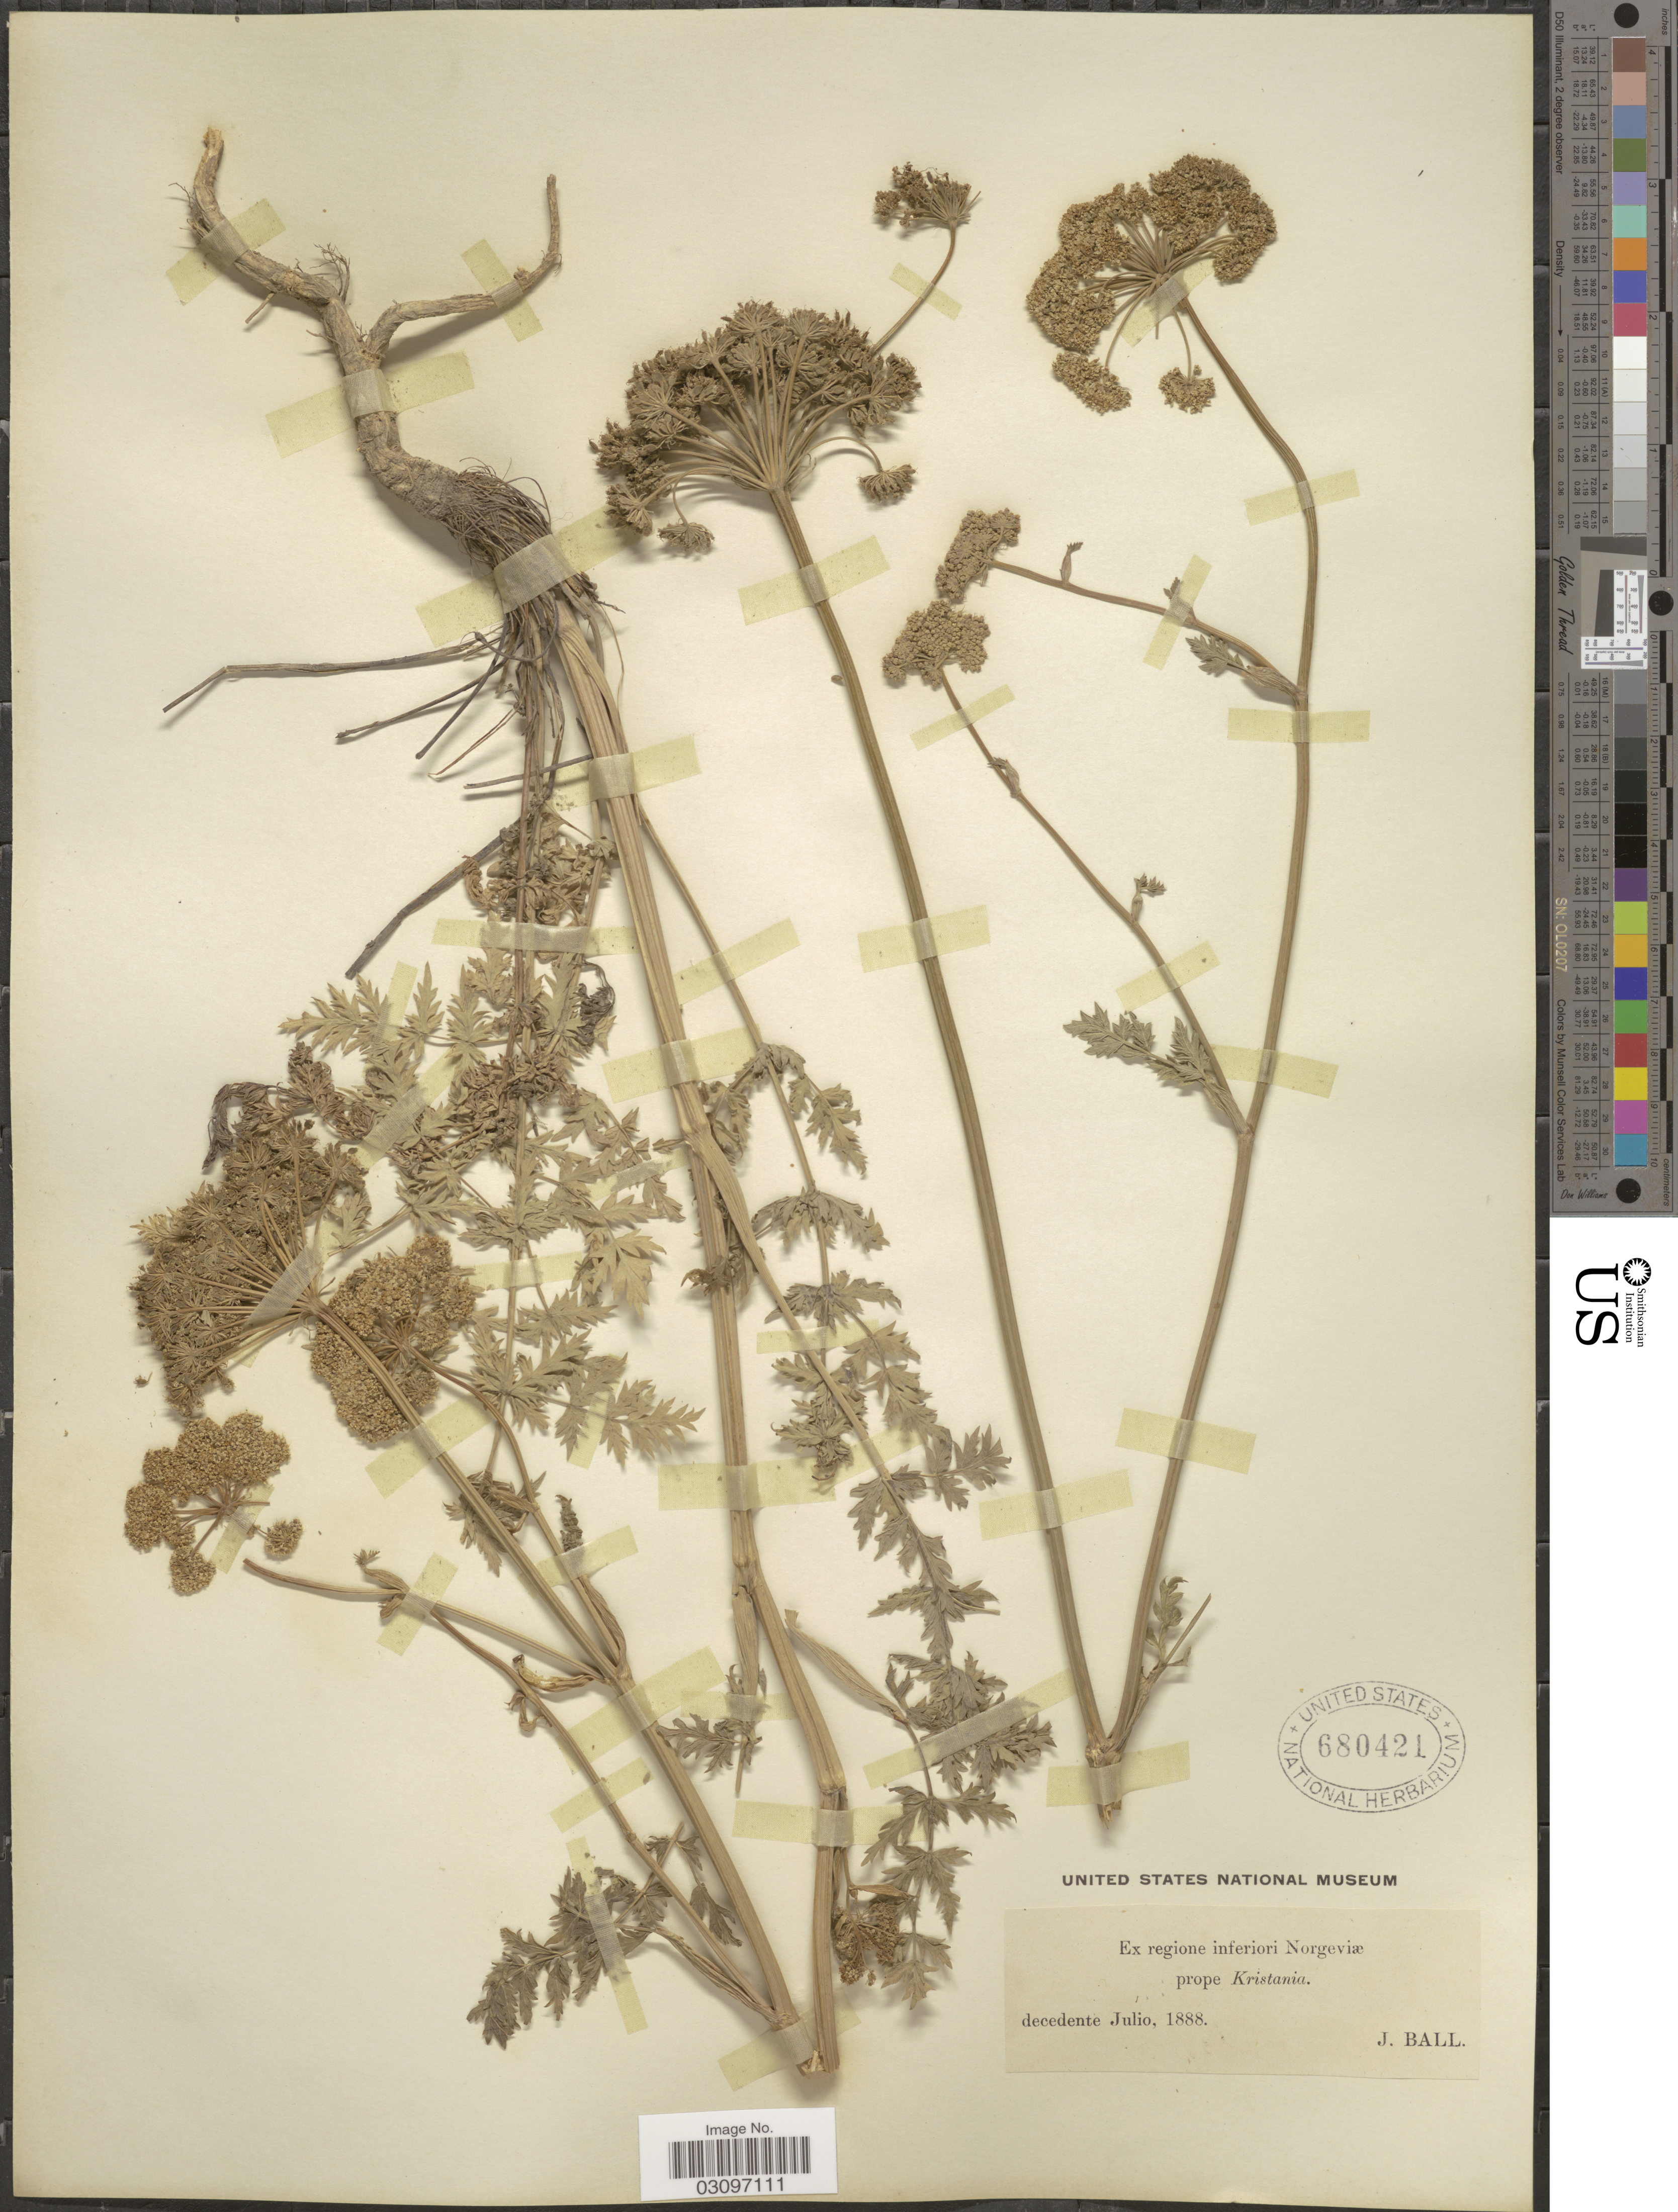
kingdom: Plantae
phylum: Tracheophyta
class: Magnoliopsida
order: Apiales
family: Apiaceae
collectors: J. Ball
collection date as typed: decedente Julio, 1888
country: Norway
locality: Ex regione inferiori Norgeviæ prope Kristania.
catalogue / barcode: US 680421